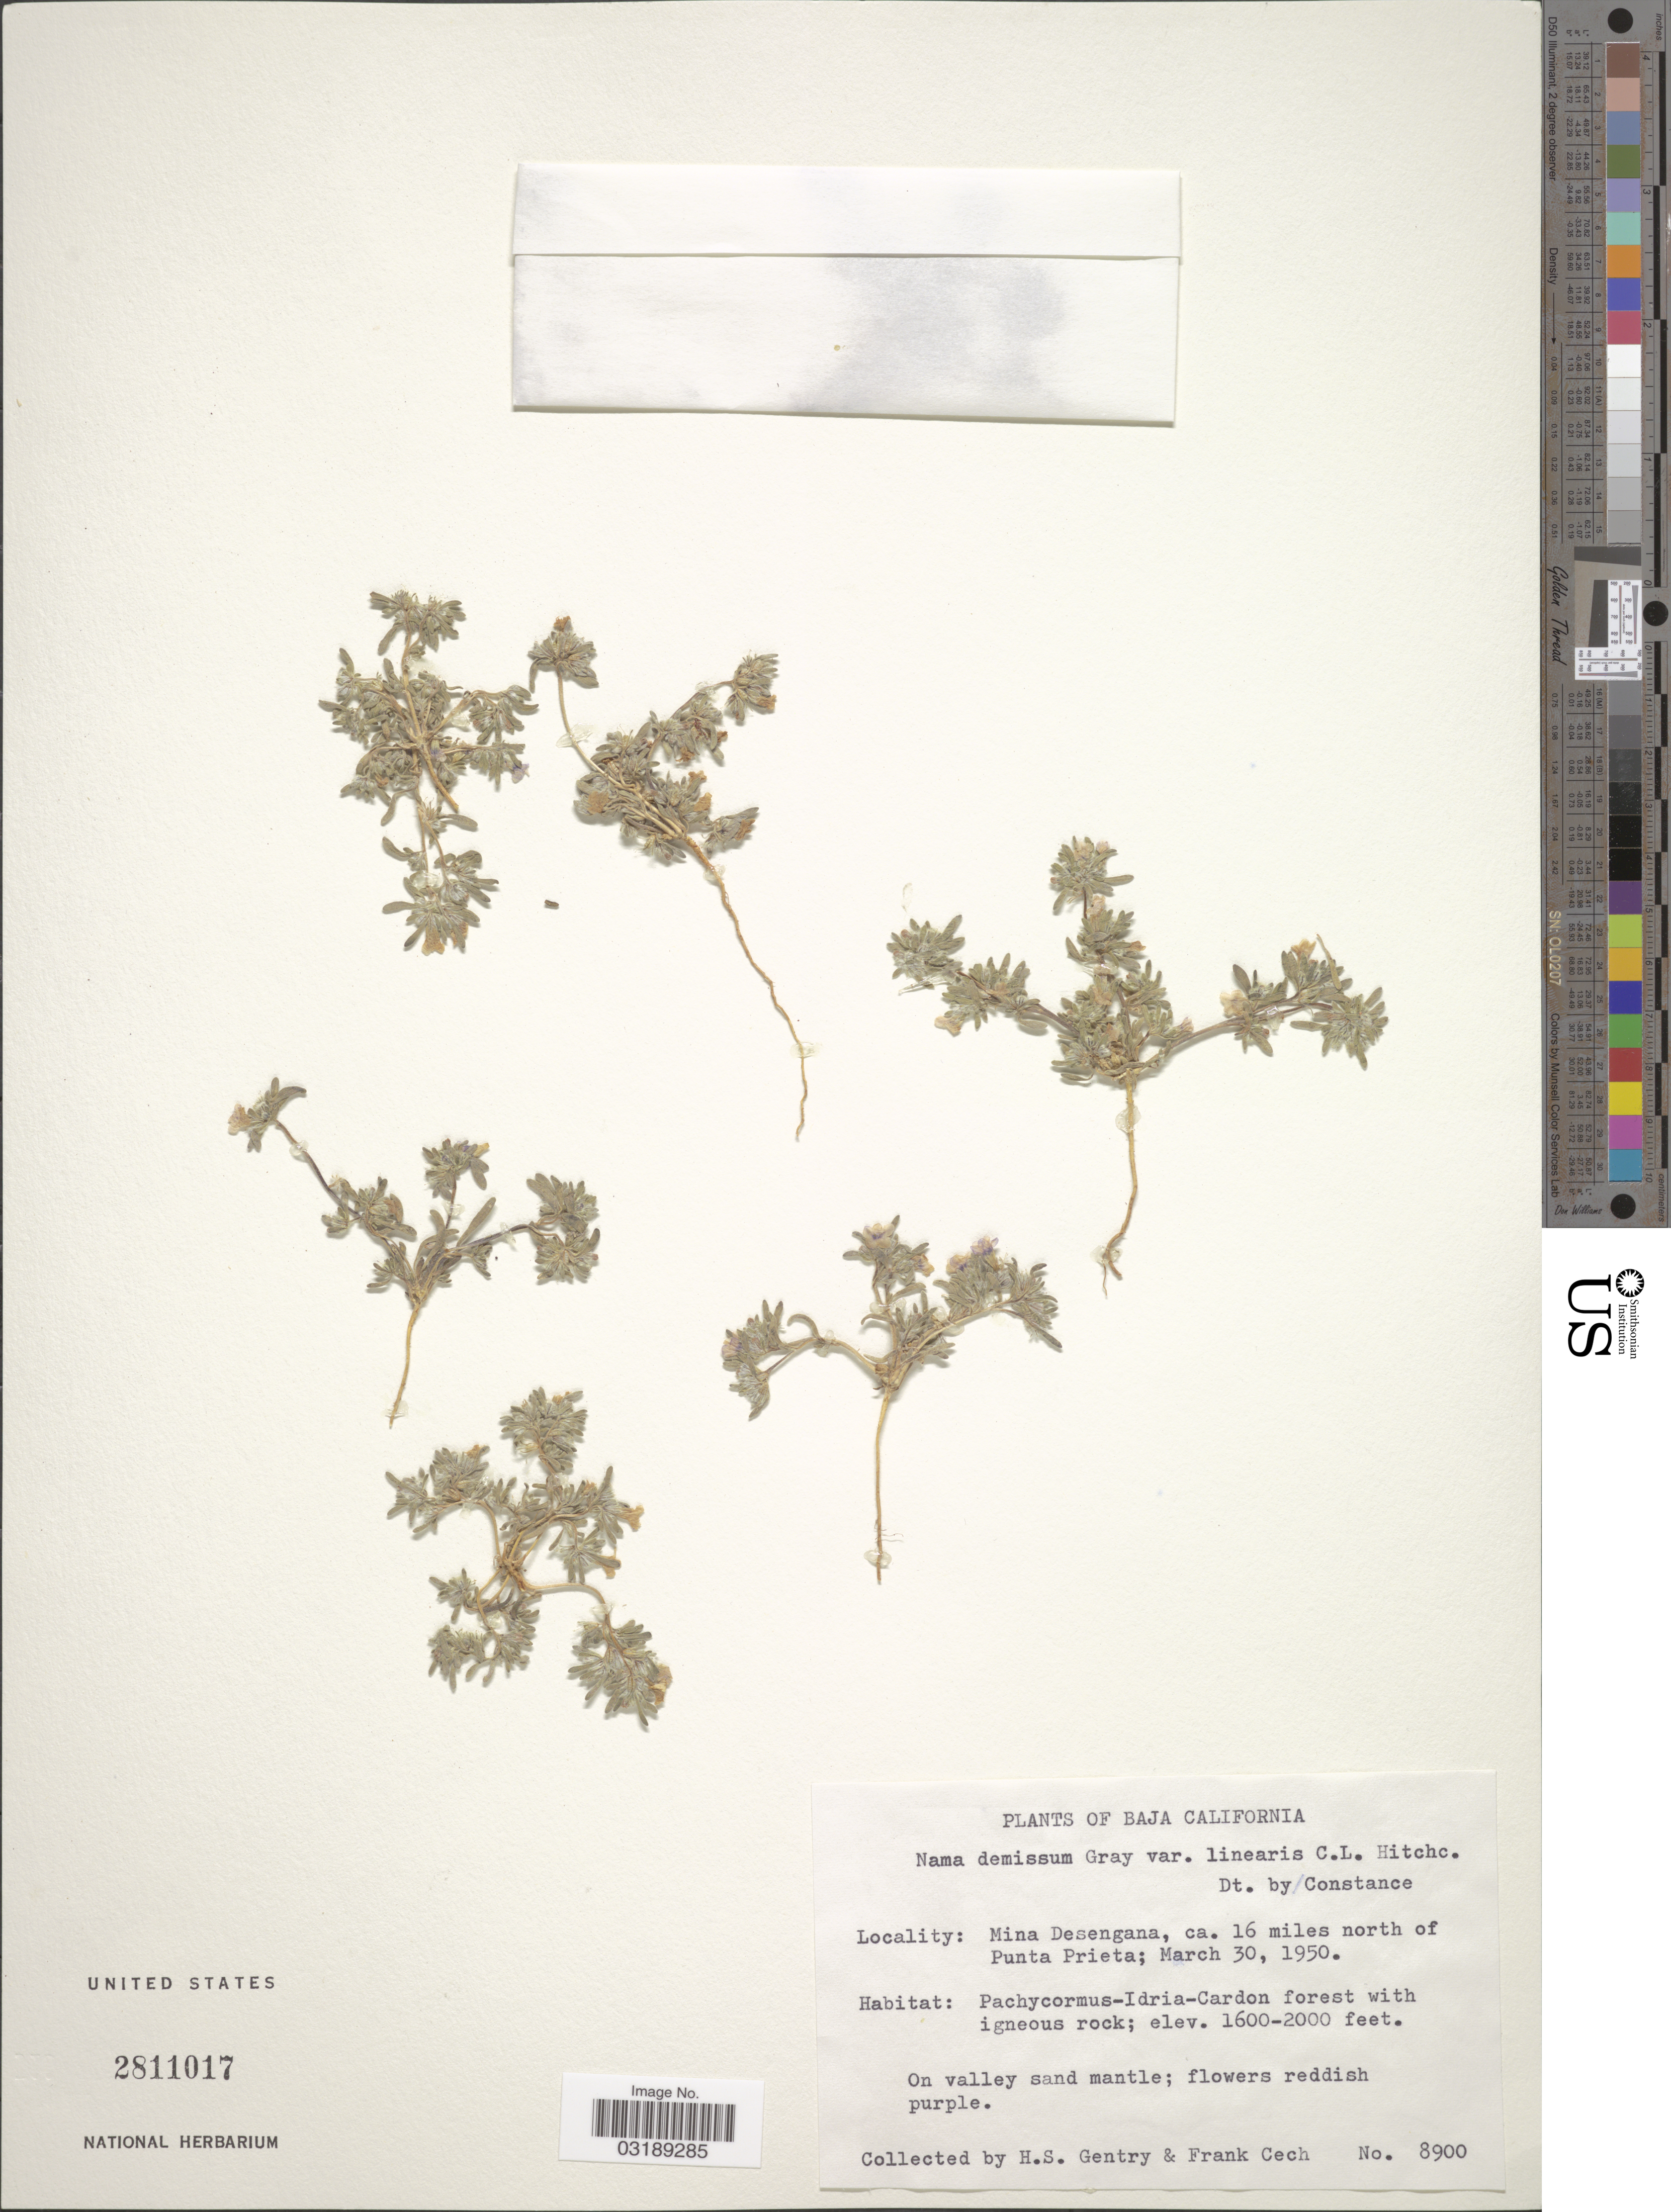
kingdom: Plantae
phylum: Tracheophyta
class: Magnoliopsida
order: Boraginales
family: Namaceae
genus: Nama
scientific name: Nama demissa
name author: A. Gray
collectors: H. S. Gentry & F. Cech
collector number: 8900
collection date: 1950-03-30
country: Mexico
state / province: Baja California Norte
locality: Mina Desengana, ca. 16 miles north of Punta Prieta.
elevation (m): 488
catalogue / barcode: US 2811017